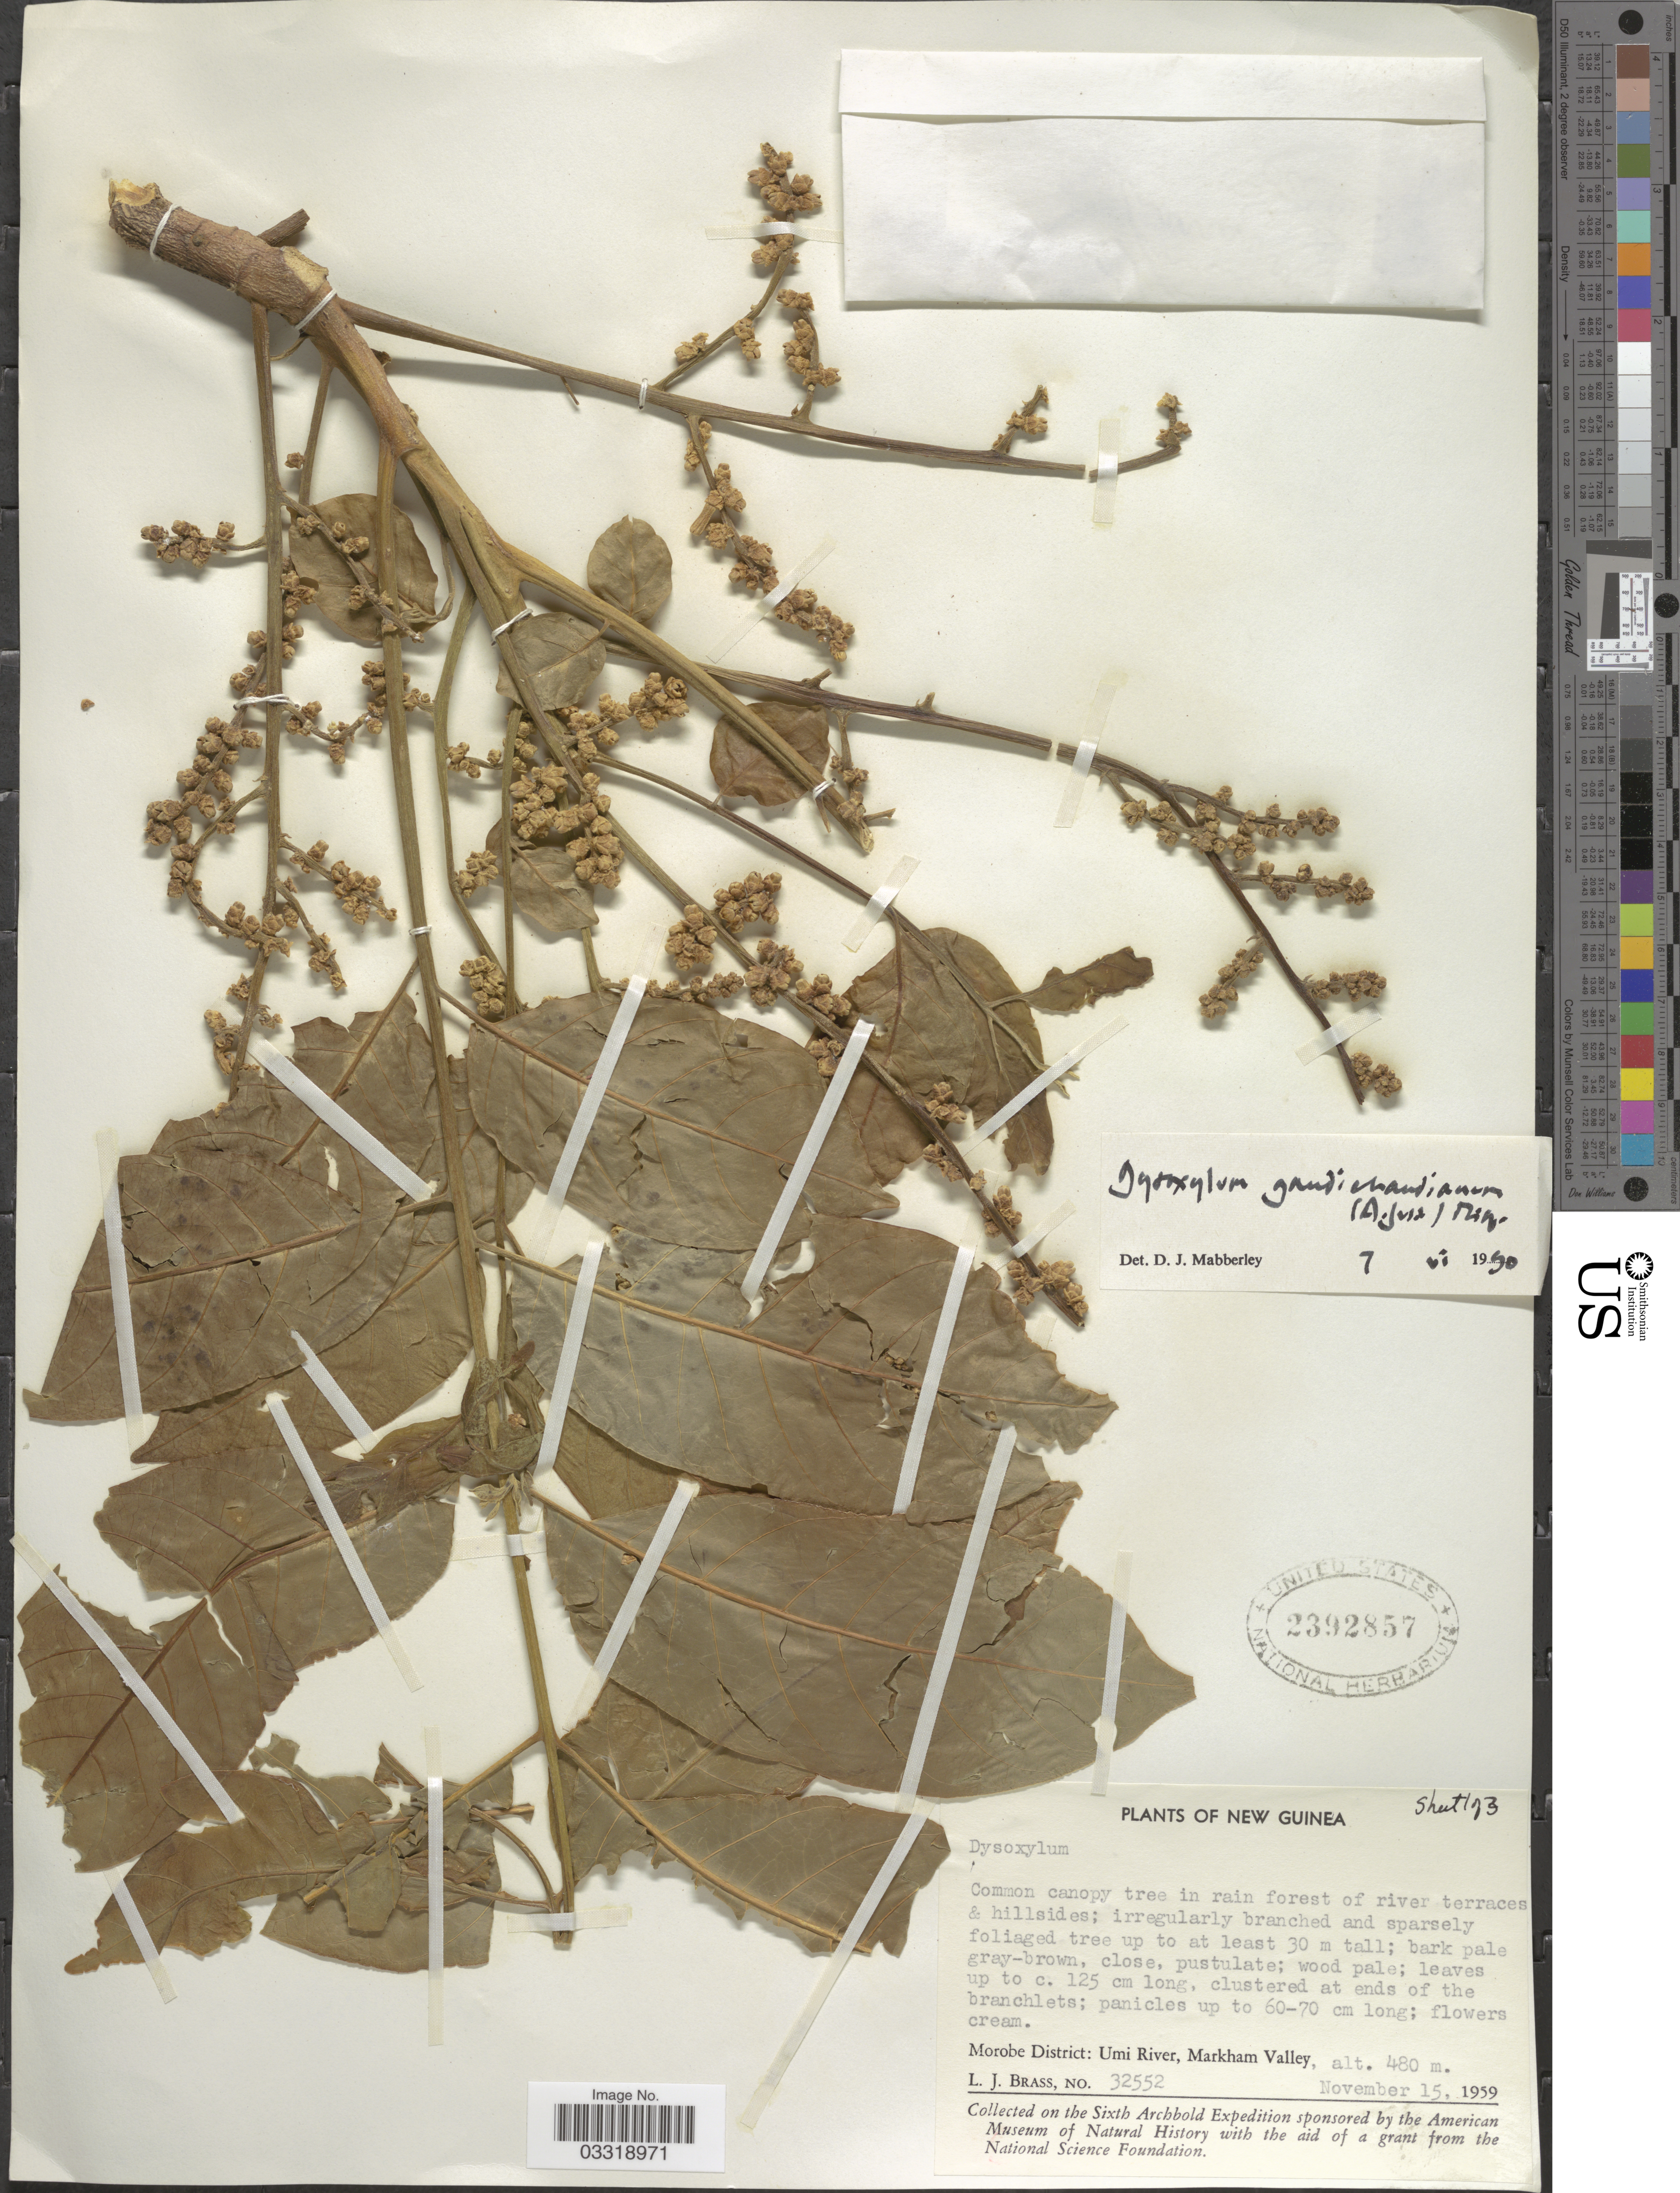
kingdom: Plantae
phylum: Tracheophyta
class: Magnoliopsida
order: Sapindales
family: Meliaceae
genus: Didymocheton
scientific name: Didymocheton gaudichaudianus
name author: A. Juss.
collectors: L. J. Brass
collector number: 32552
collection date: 1959-11-15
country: Papua New Guinea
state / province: Morobe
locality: New Guinea. Morobe District: Umi River, Markham Valley.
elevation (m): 480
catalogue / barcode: US 2392857